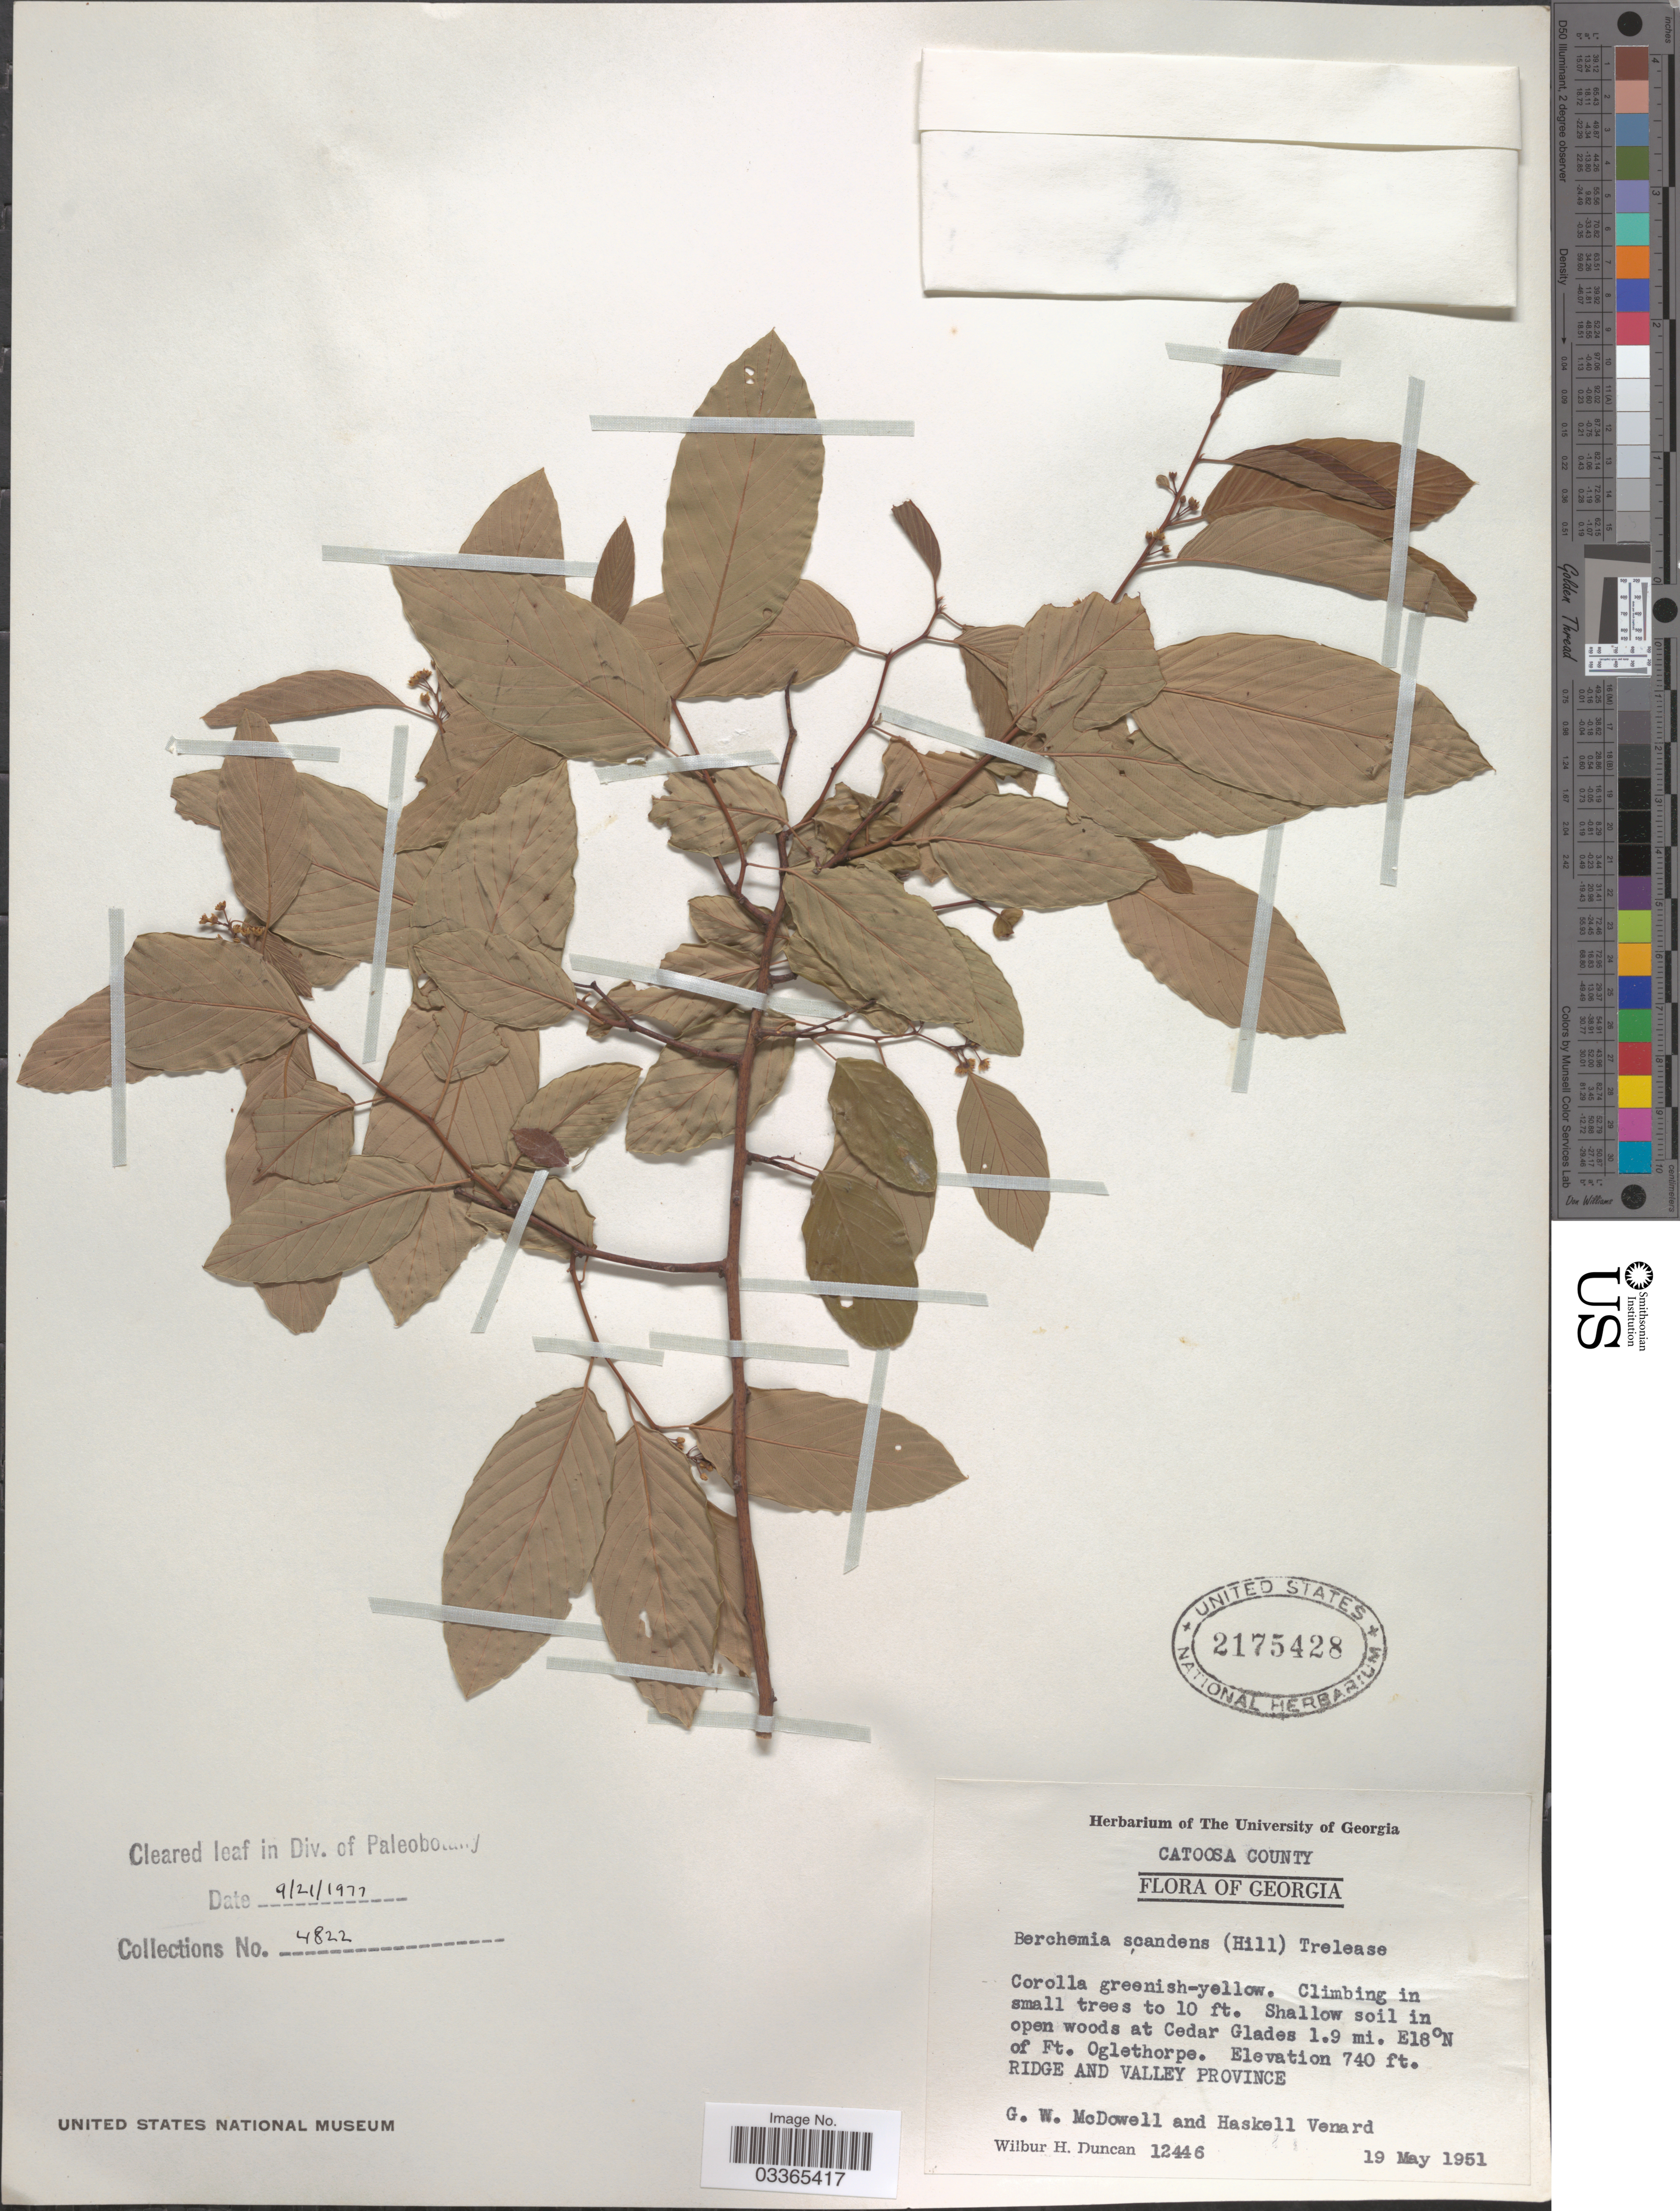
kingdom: Plantae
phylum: Tracheophyta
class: Magnoliopsida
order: Rosales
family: Rhamnaceae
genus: Berchemia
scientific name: Berchemia scandens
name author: (Hill) K. Koch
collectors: G. McDowell, H. Venard & W. H. Duncan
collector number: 12446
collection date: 1951-05-19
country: United States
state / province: Georgia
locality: Catoosa County. At Cedar Glades 1.9 mi. of Ft. Oglethorpe. Ridge and Valley Province.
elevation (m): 226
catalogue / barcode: US 2175428